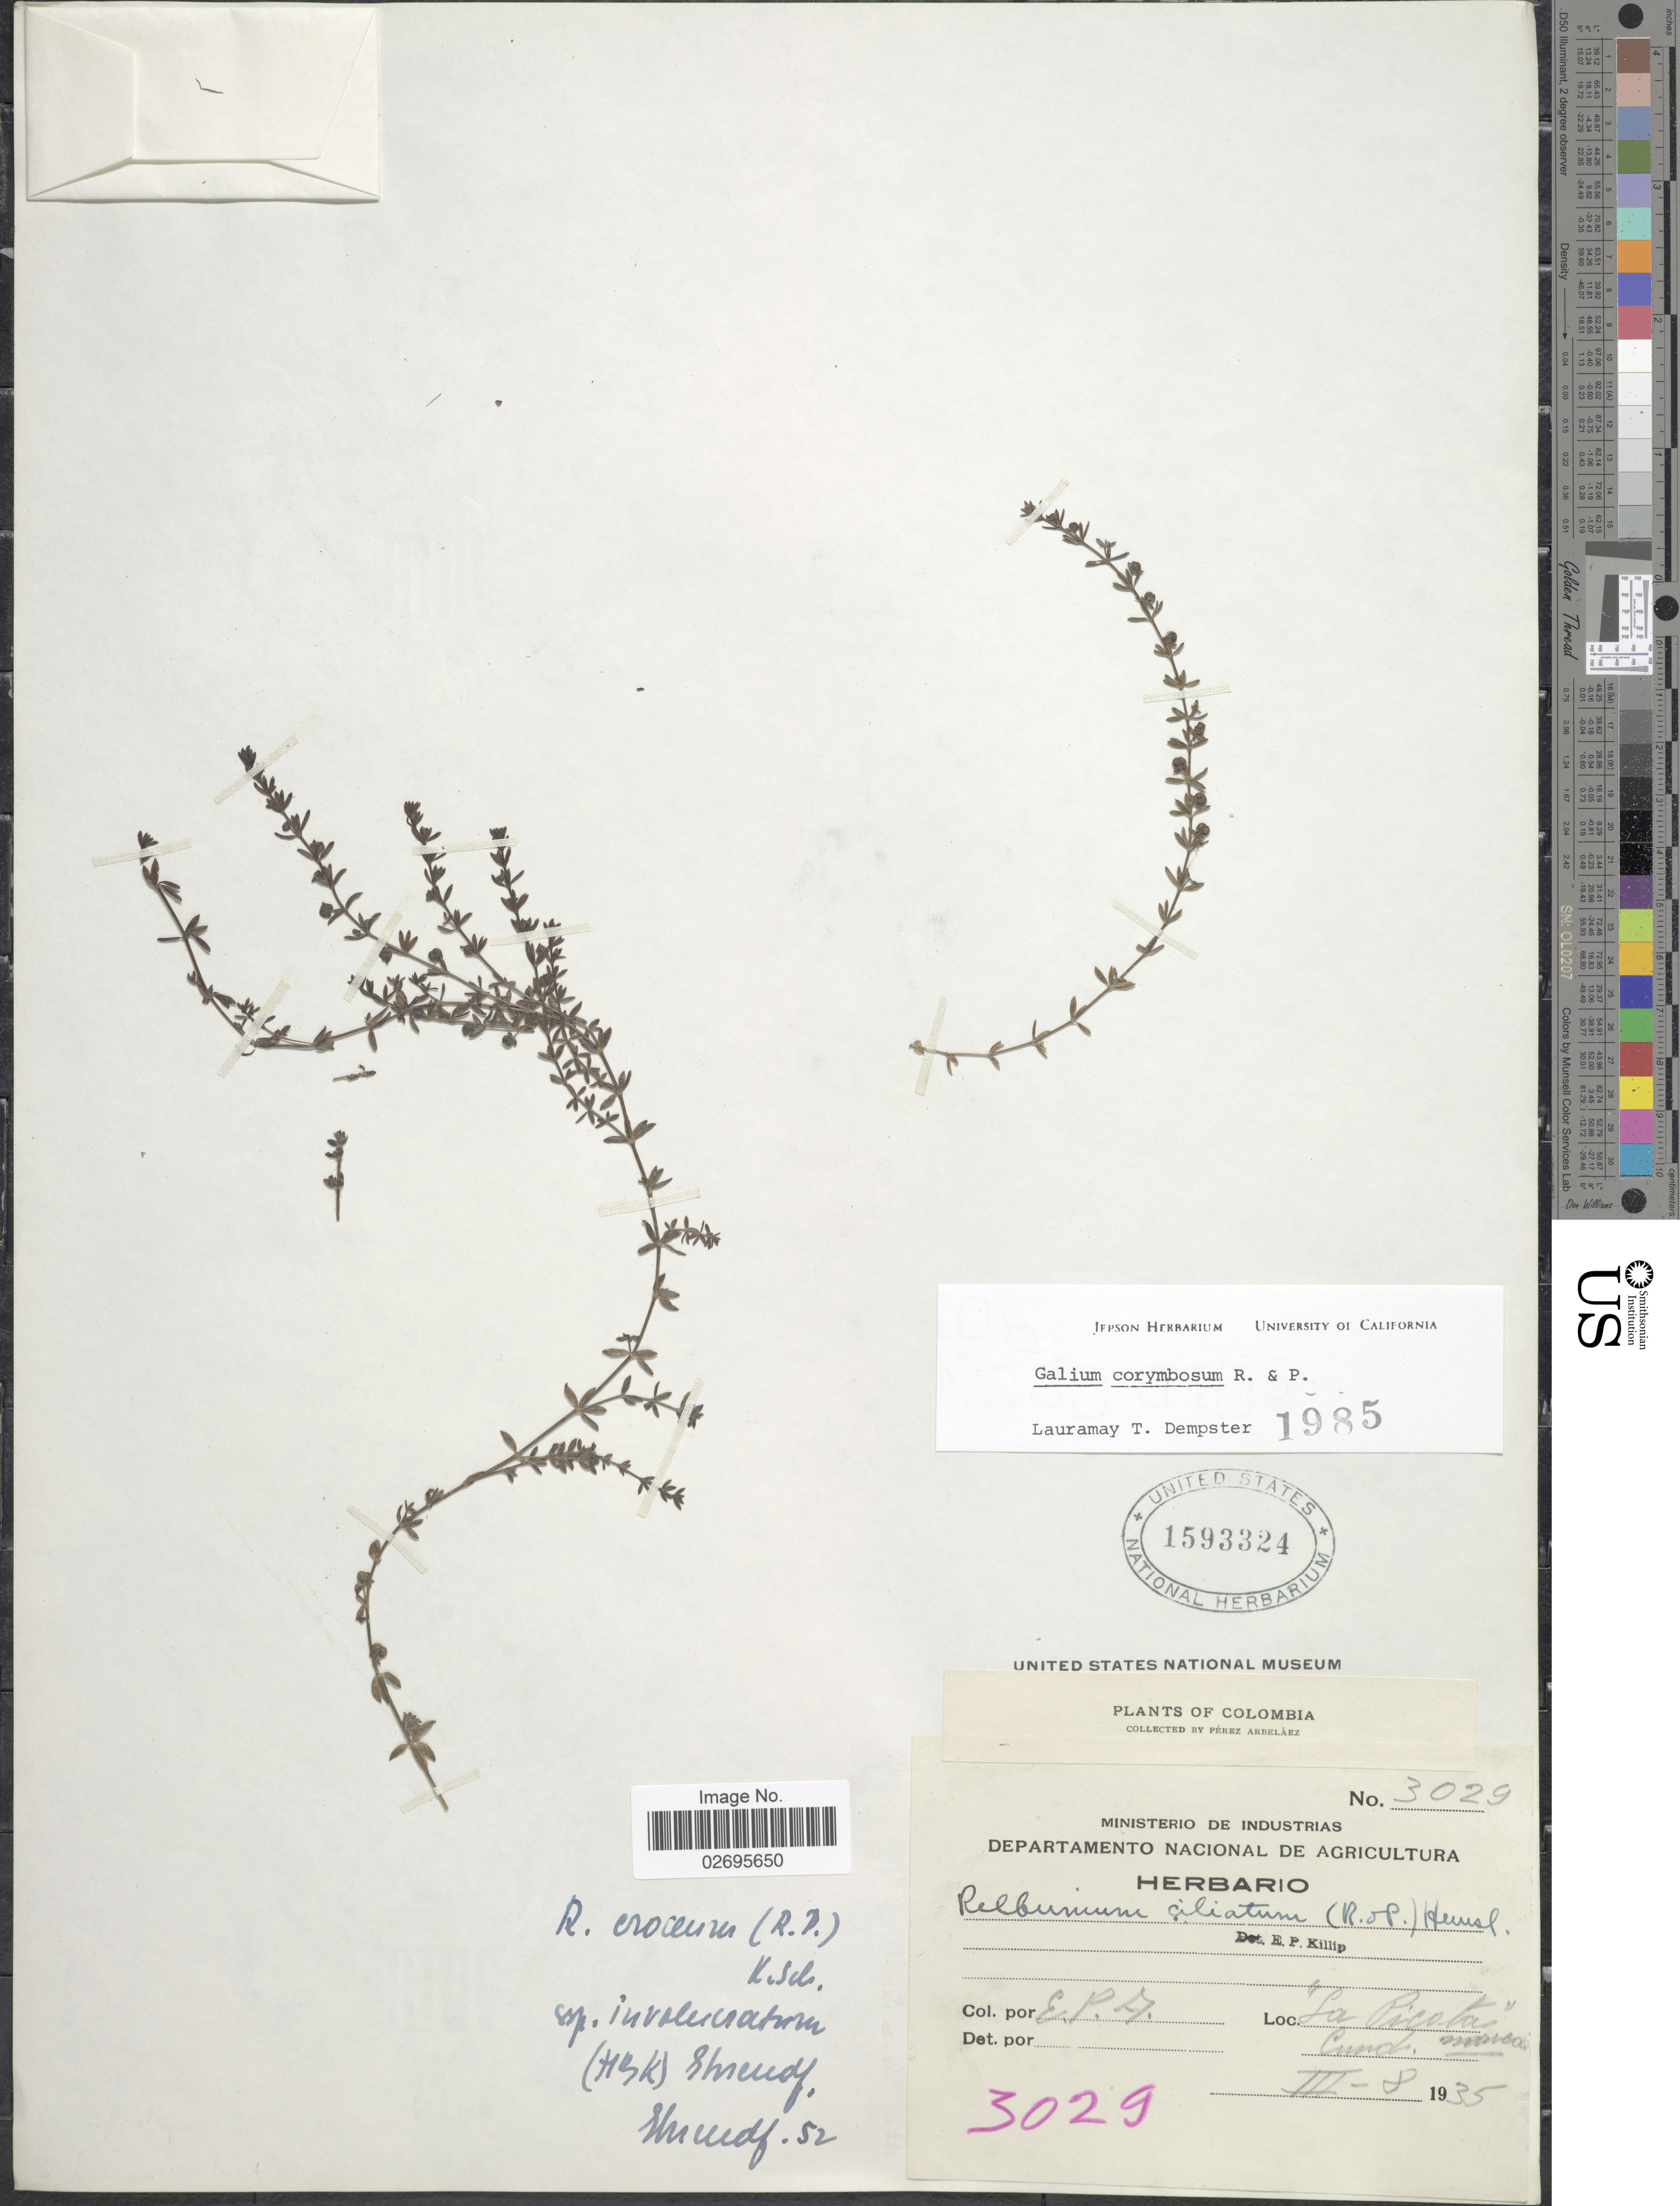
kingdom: Plantae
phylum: Tracheophyta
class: Magnoliopsida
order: Gentianales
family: Rubiaceae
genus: Galium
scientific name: Galium corymbosum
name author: Ruiz & Pav.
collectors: E. P. A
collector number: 3029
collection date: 1935-03-08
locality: La Picota, Cund. marca [interpreted]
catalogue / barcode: US 1593324